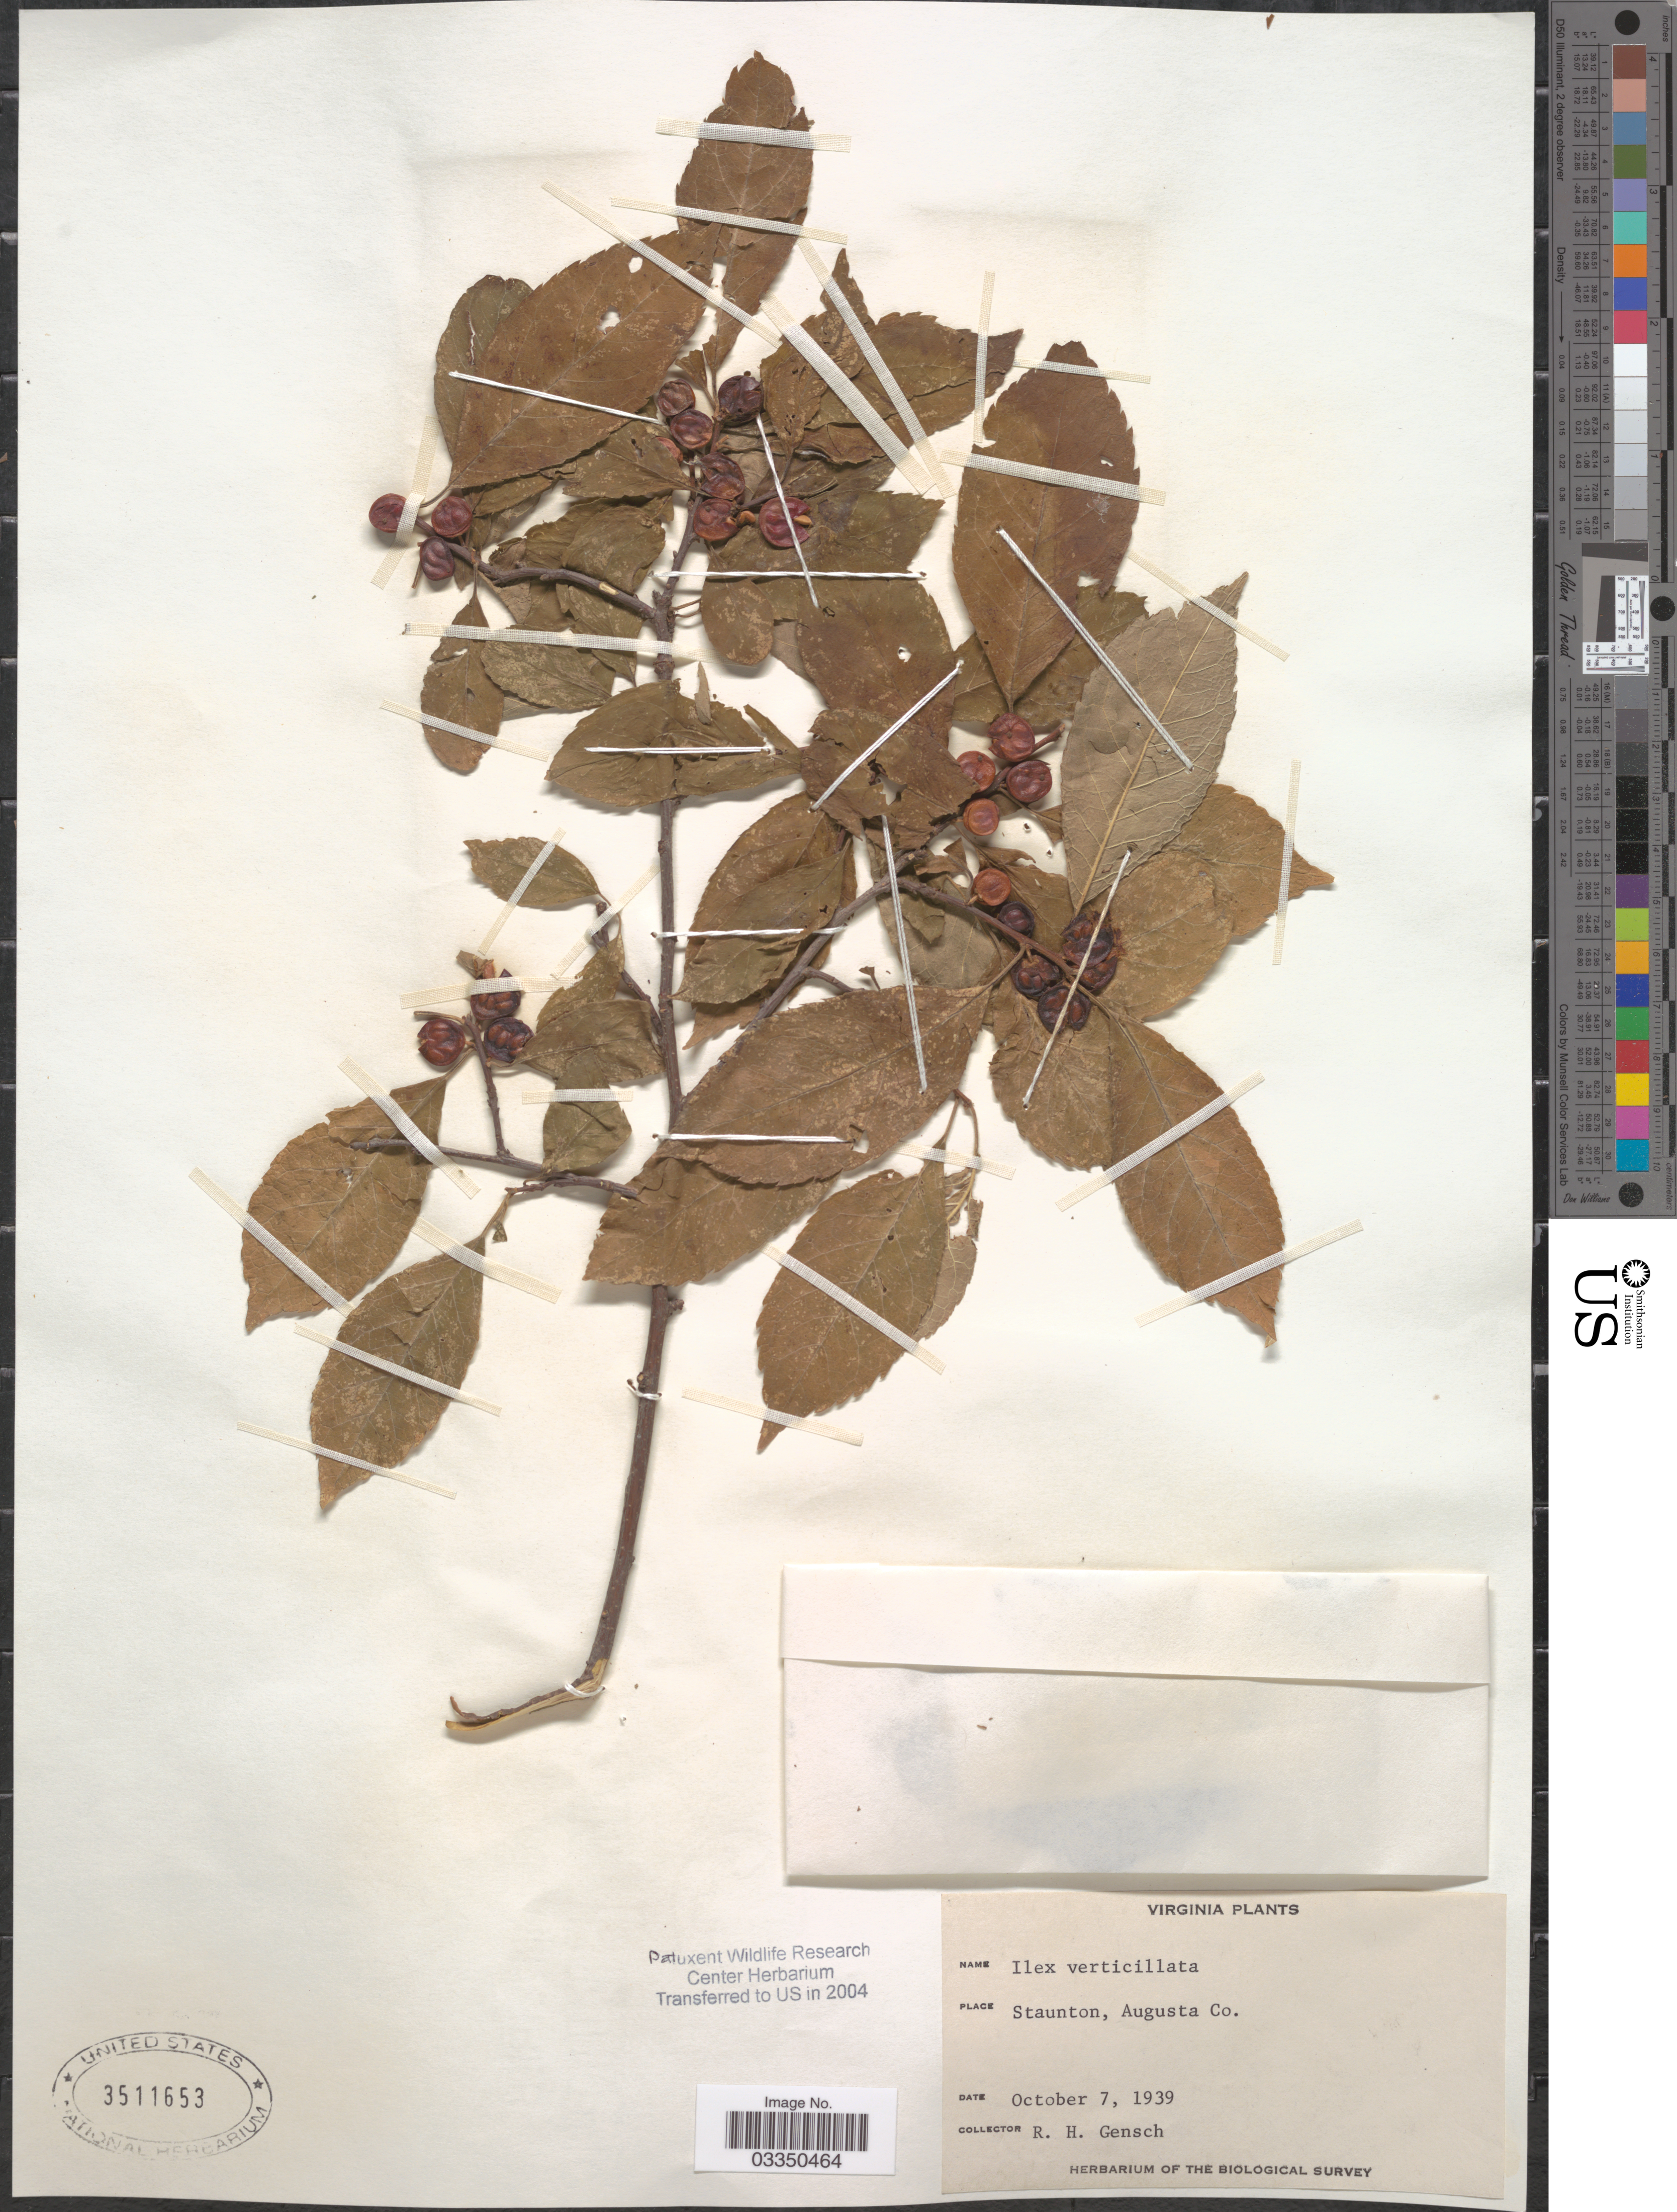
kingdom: Plantae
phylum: Tracheophyta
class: Magnoliopsida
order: Aquifoliales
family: Aquifoliaceae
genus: Ilex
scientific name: Ilex verticillata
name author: (L.) A. Gray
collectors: R. Gensch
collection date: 1939-10-07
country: United States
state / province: Virginia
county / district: Augusta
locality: Staunton, Augusta Co.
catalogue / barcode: US 3511653